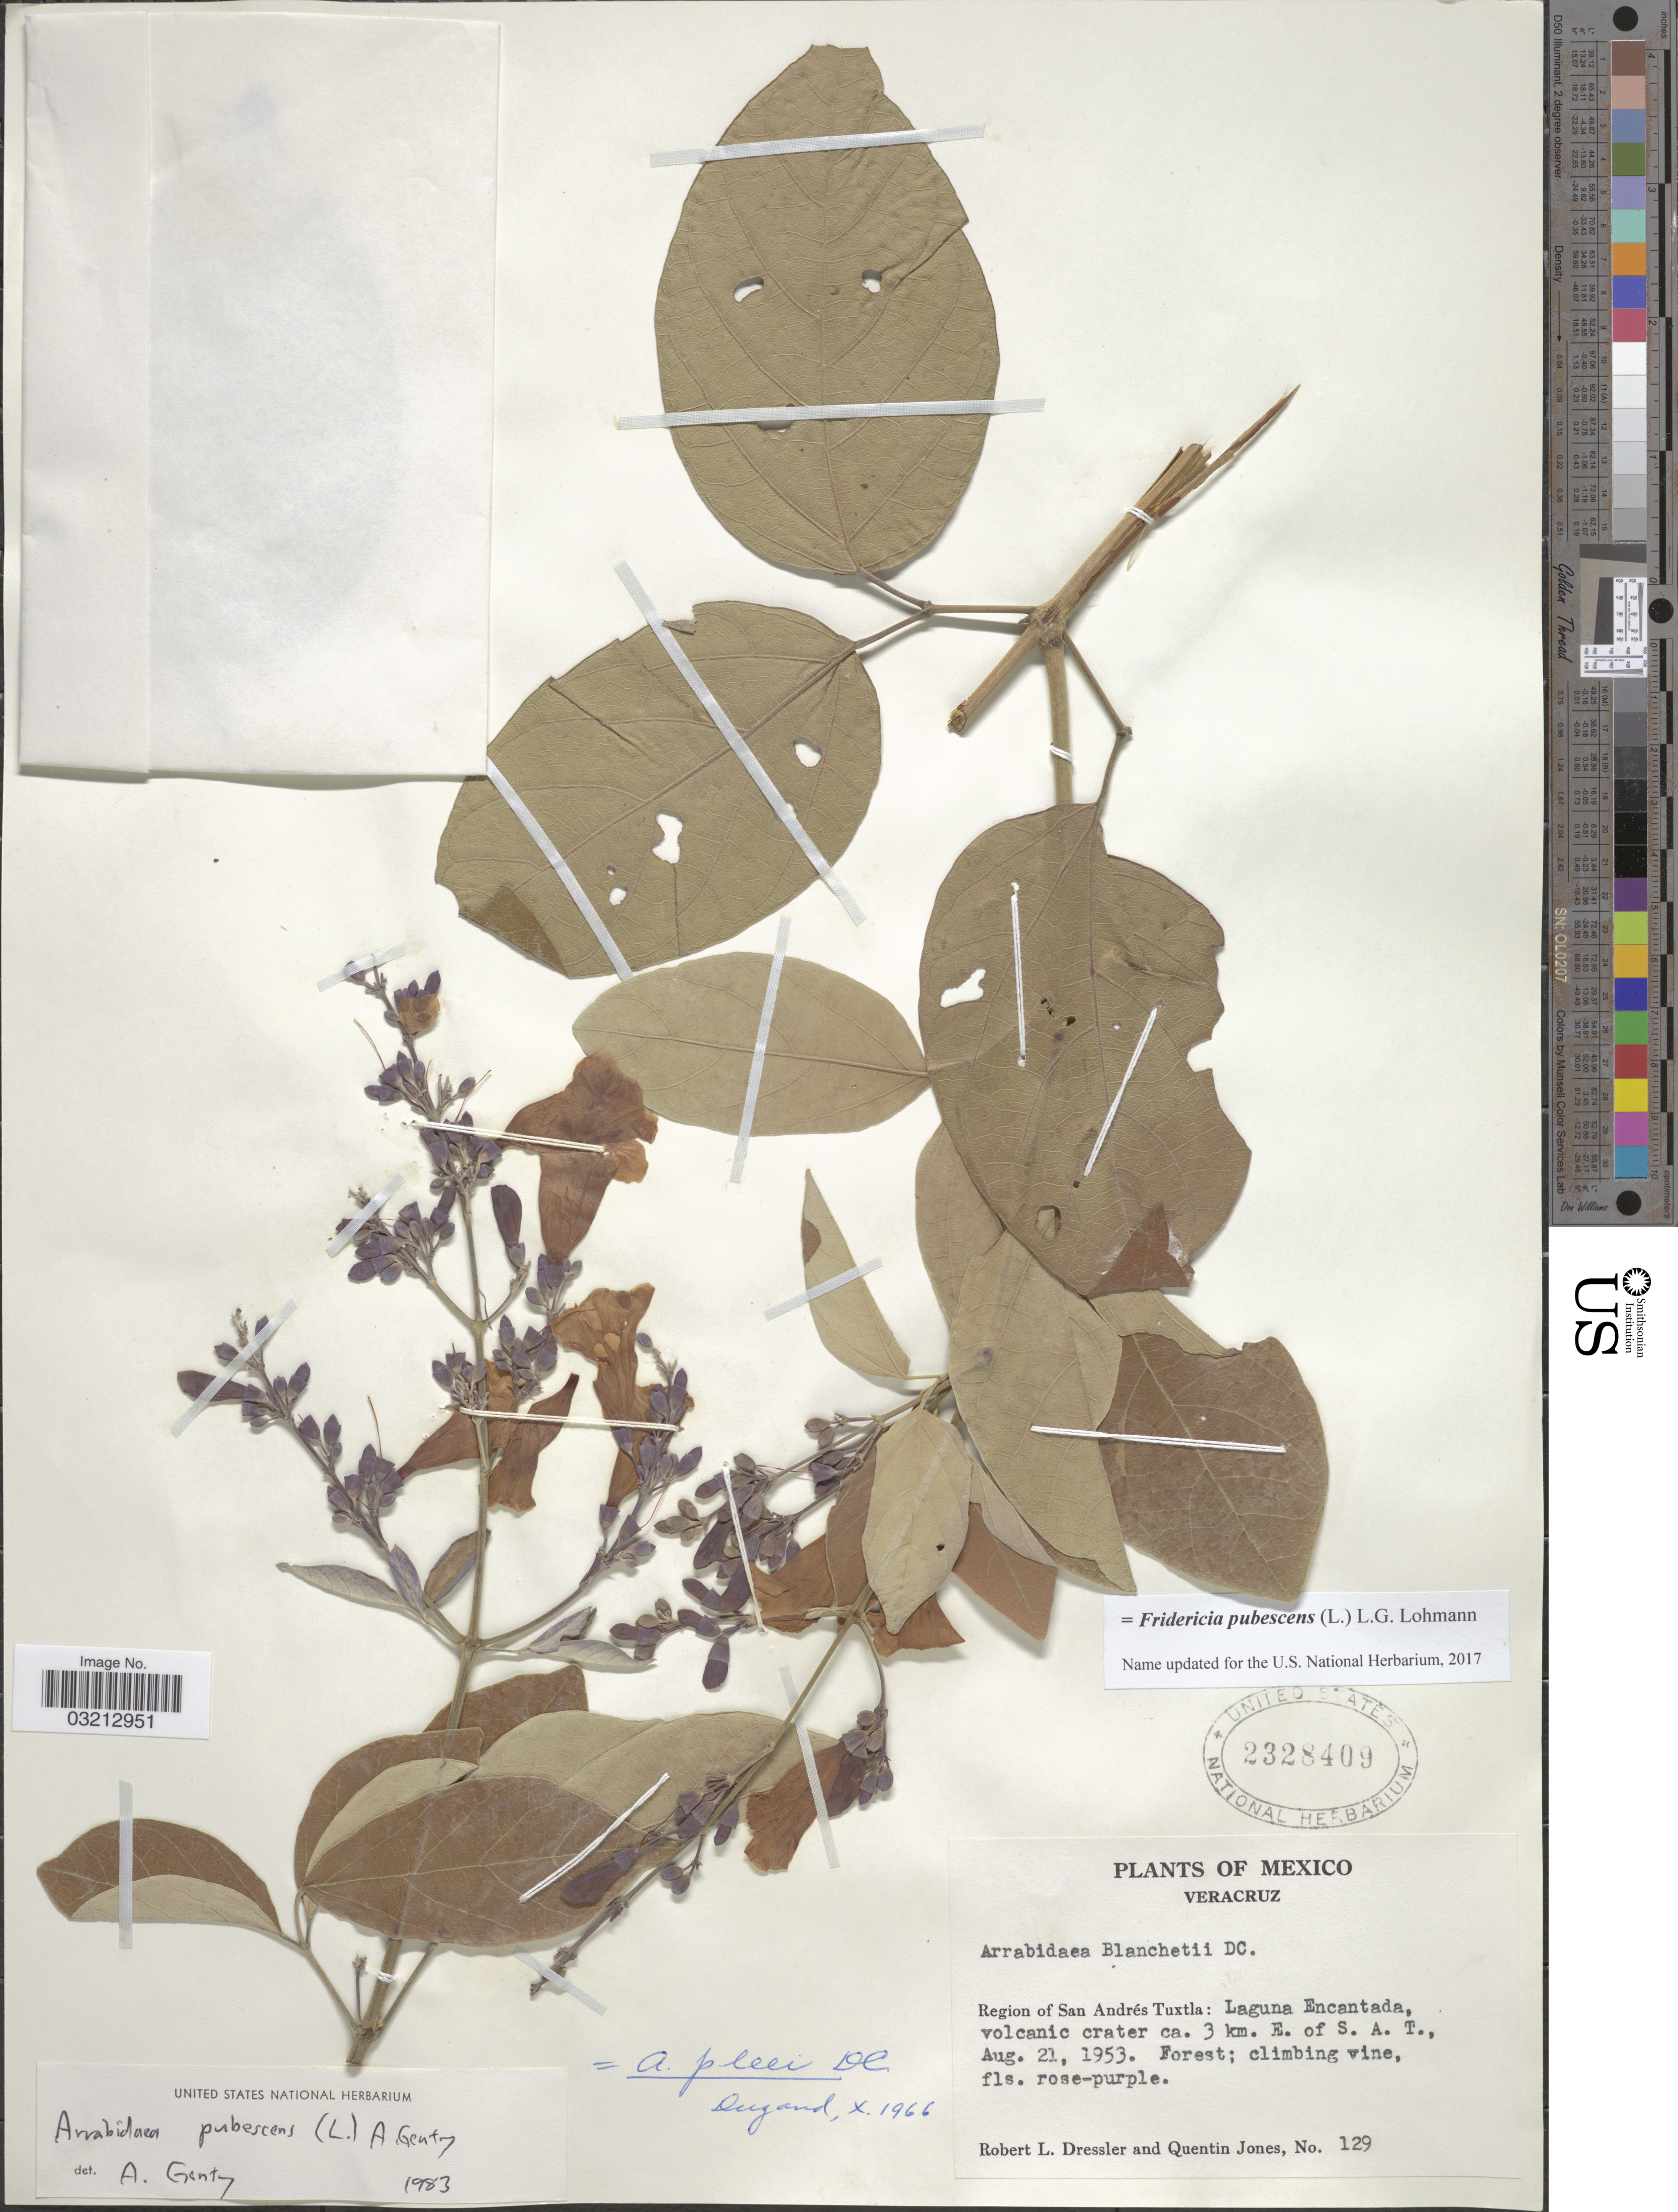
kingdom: Plantae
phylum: Tracheophyta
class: Magnoliopsida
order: Lamiales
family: Bignoniaceae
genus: Fridericia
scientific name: Fridericia pubescens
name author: (L.) L.G. Lohmann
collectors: R. Dressler & Q. Jones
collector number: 129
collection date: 1953-08-21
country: Mexico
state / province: Veracruz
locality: Veracruz. Region of San Andrés Tuxtla: Laguna Encantada, volcanic crater ca. 3 km. E. of S. A. T.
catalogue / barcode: US 2328409